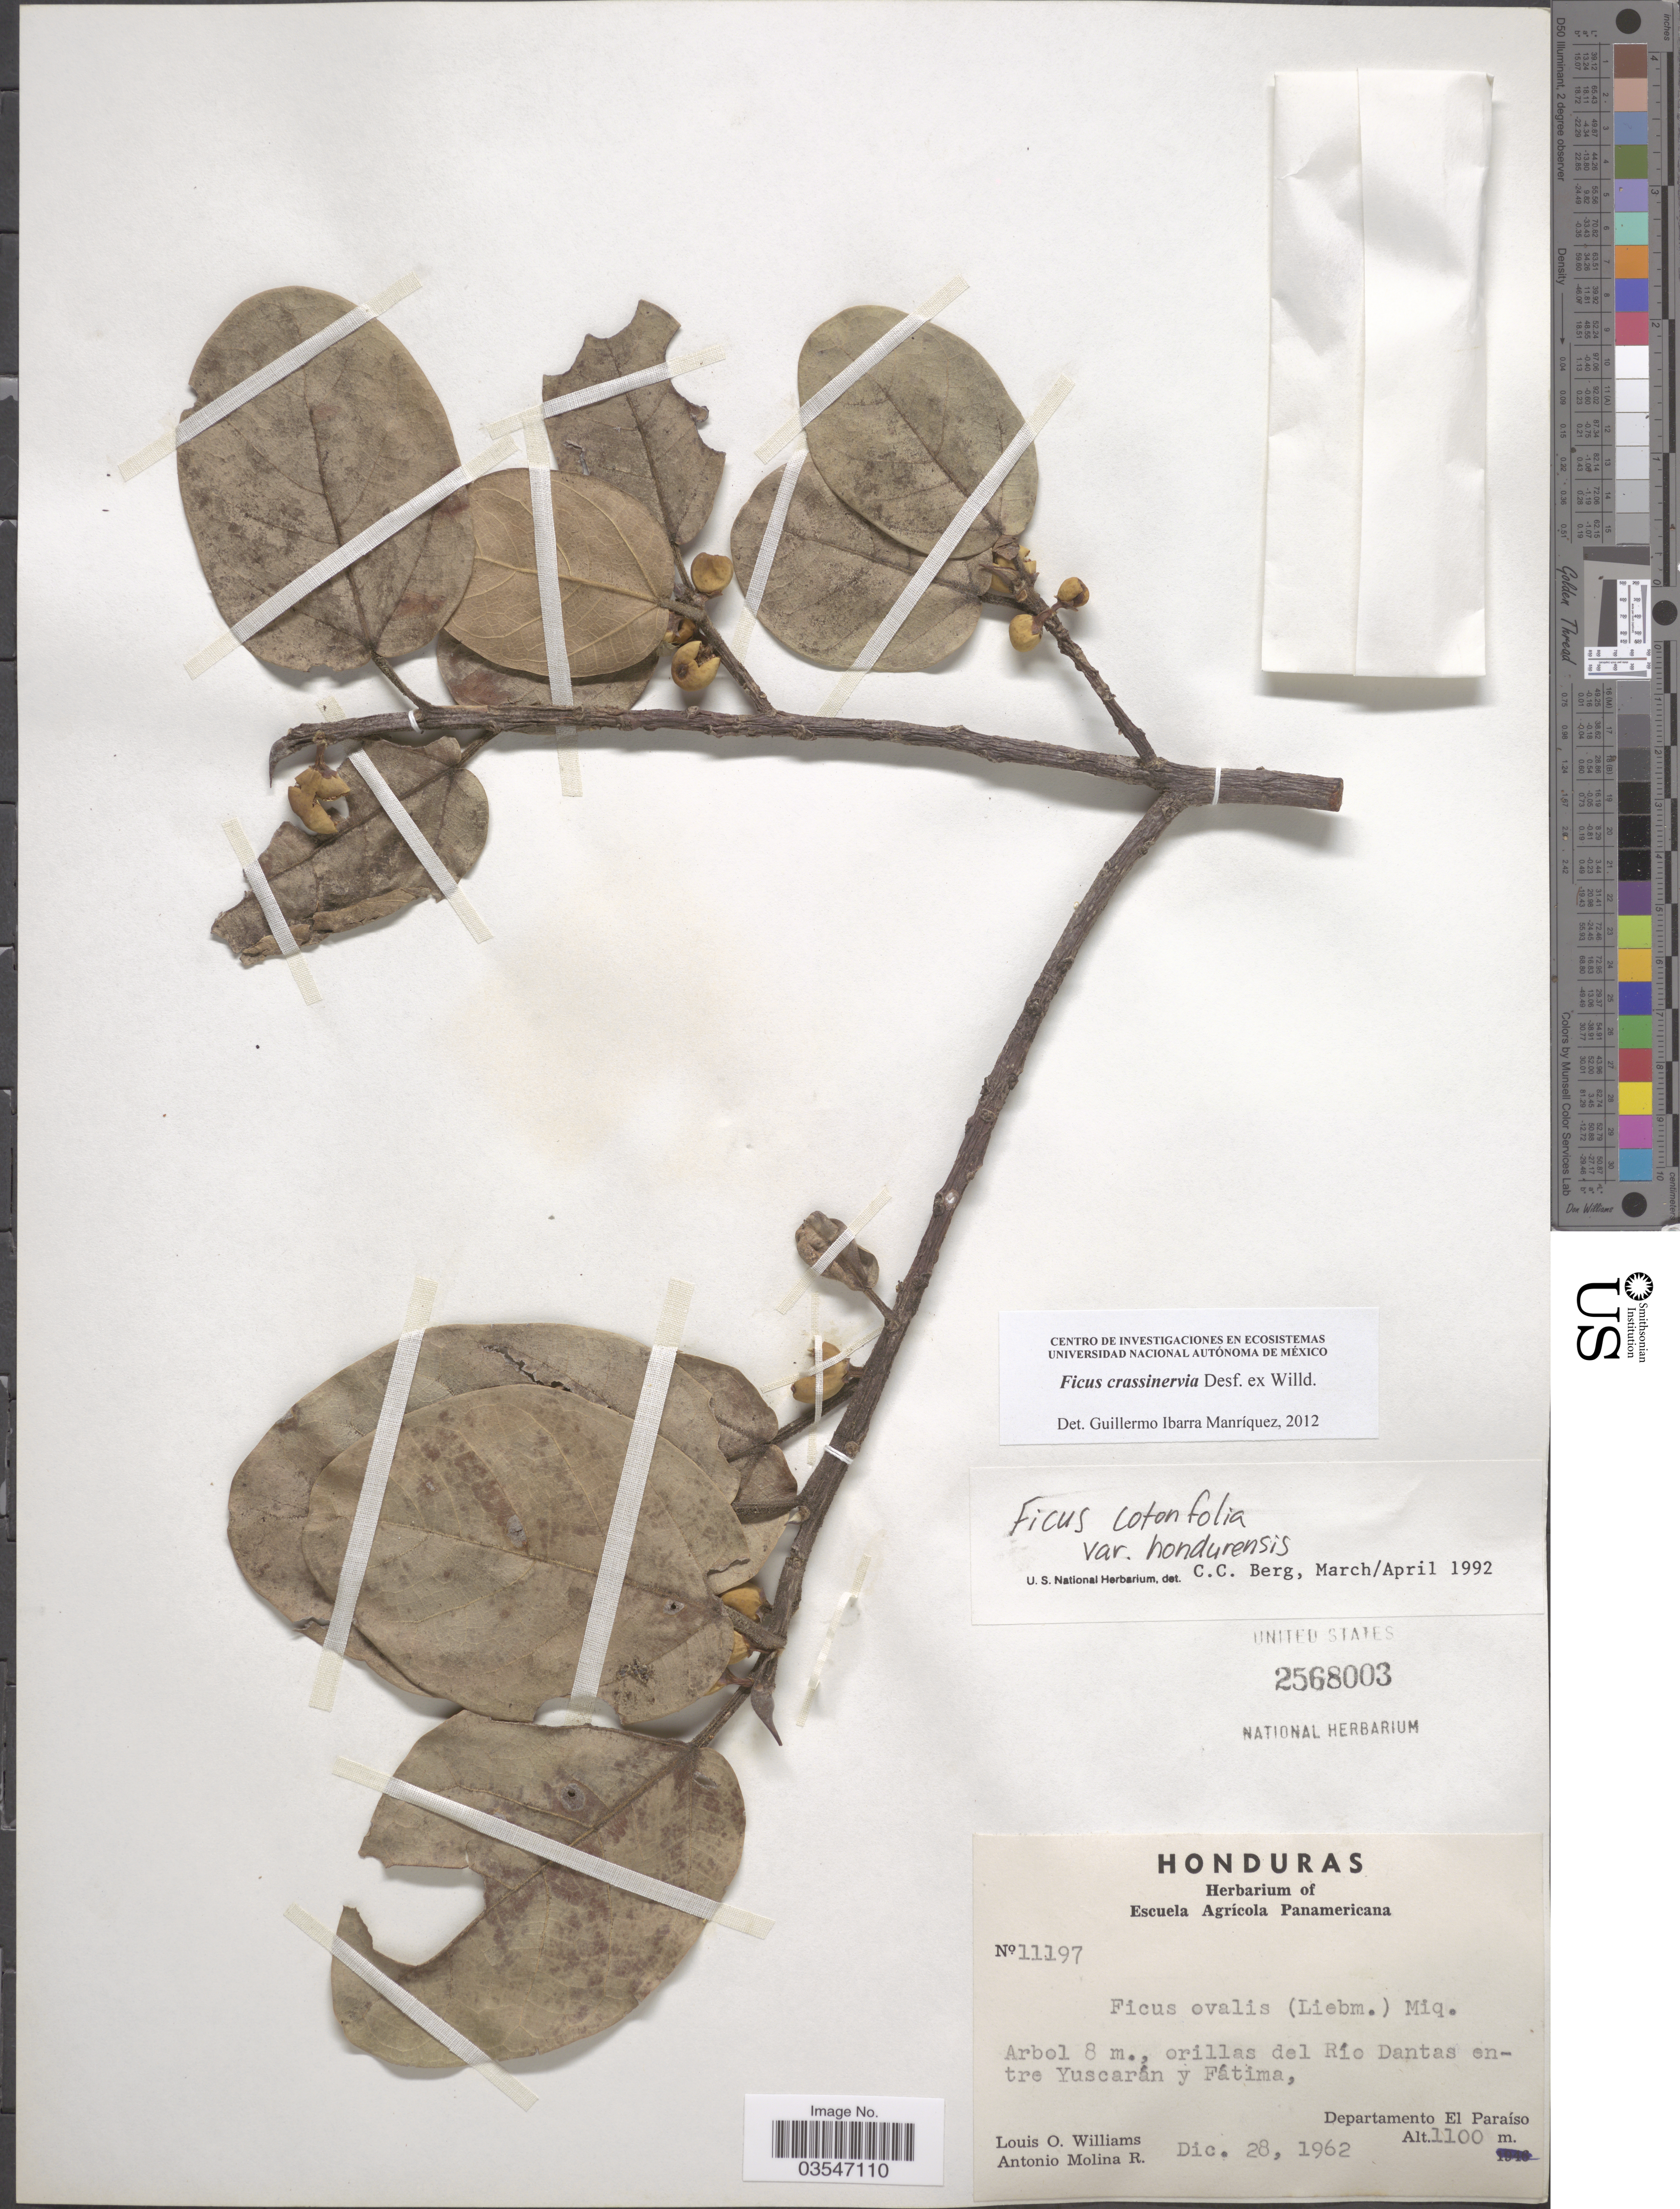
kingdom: Plantae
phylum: Tracheophyta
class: Magnoliopsida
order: Rosales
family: Moraceae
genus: Ficus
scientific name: Ficus crassinervia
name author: Desf. ex Willd.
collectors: L. O. Williams & A. Molina R.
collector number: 11197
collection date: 1962-12-28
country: Honduras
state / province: El Paraiso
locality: Orillas del Río Dantas entre Yuscarán y Fátima, Departamento El Paraíso.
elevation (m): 1100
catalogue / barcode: US 2568003